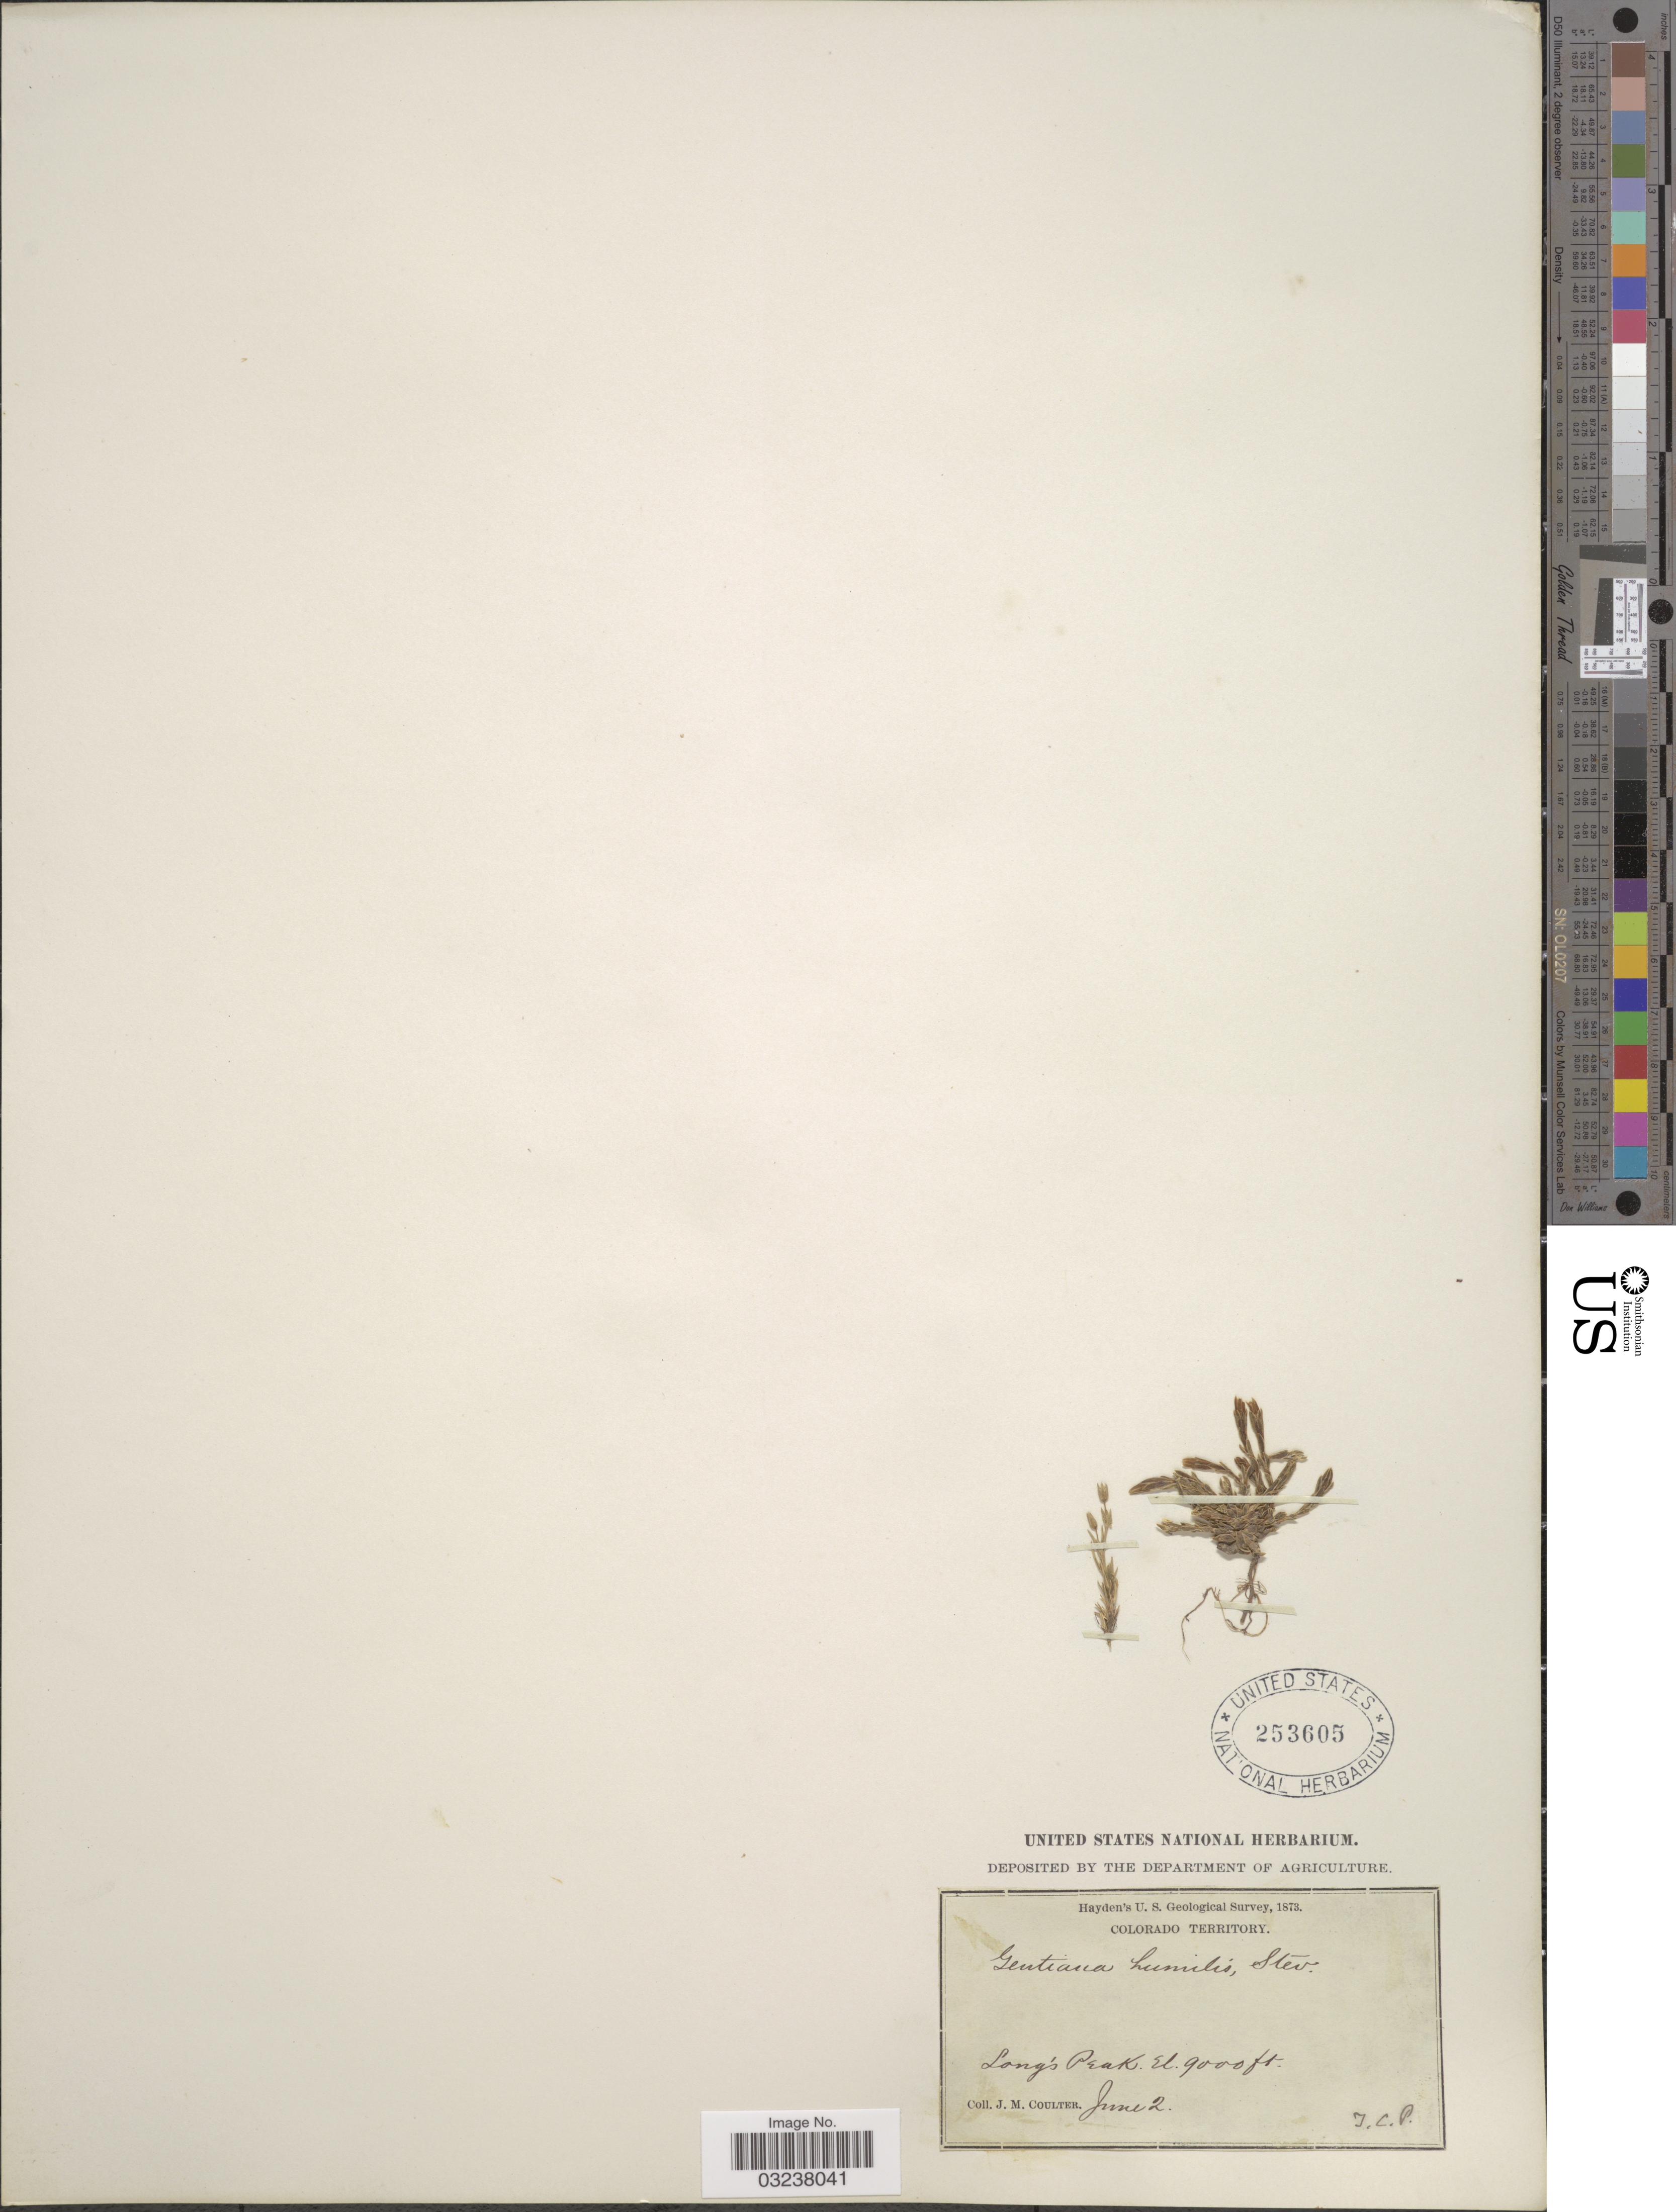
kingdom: Plantae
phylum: Tracheophyta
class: Magnoliopsida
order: Gentianales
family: Gentianaceae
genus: Gentiana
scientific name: Gentiana fremontii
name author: Torr.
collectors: J. M. Coulter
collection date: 1873-06-02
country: United States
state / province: Colorado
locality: Colorado Territory. Long's Peak.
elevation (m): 2743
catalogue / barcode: US 253605